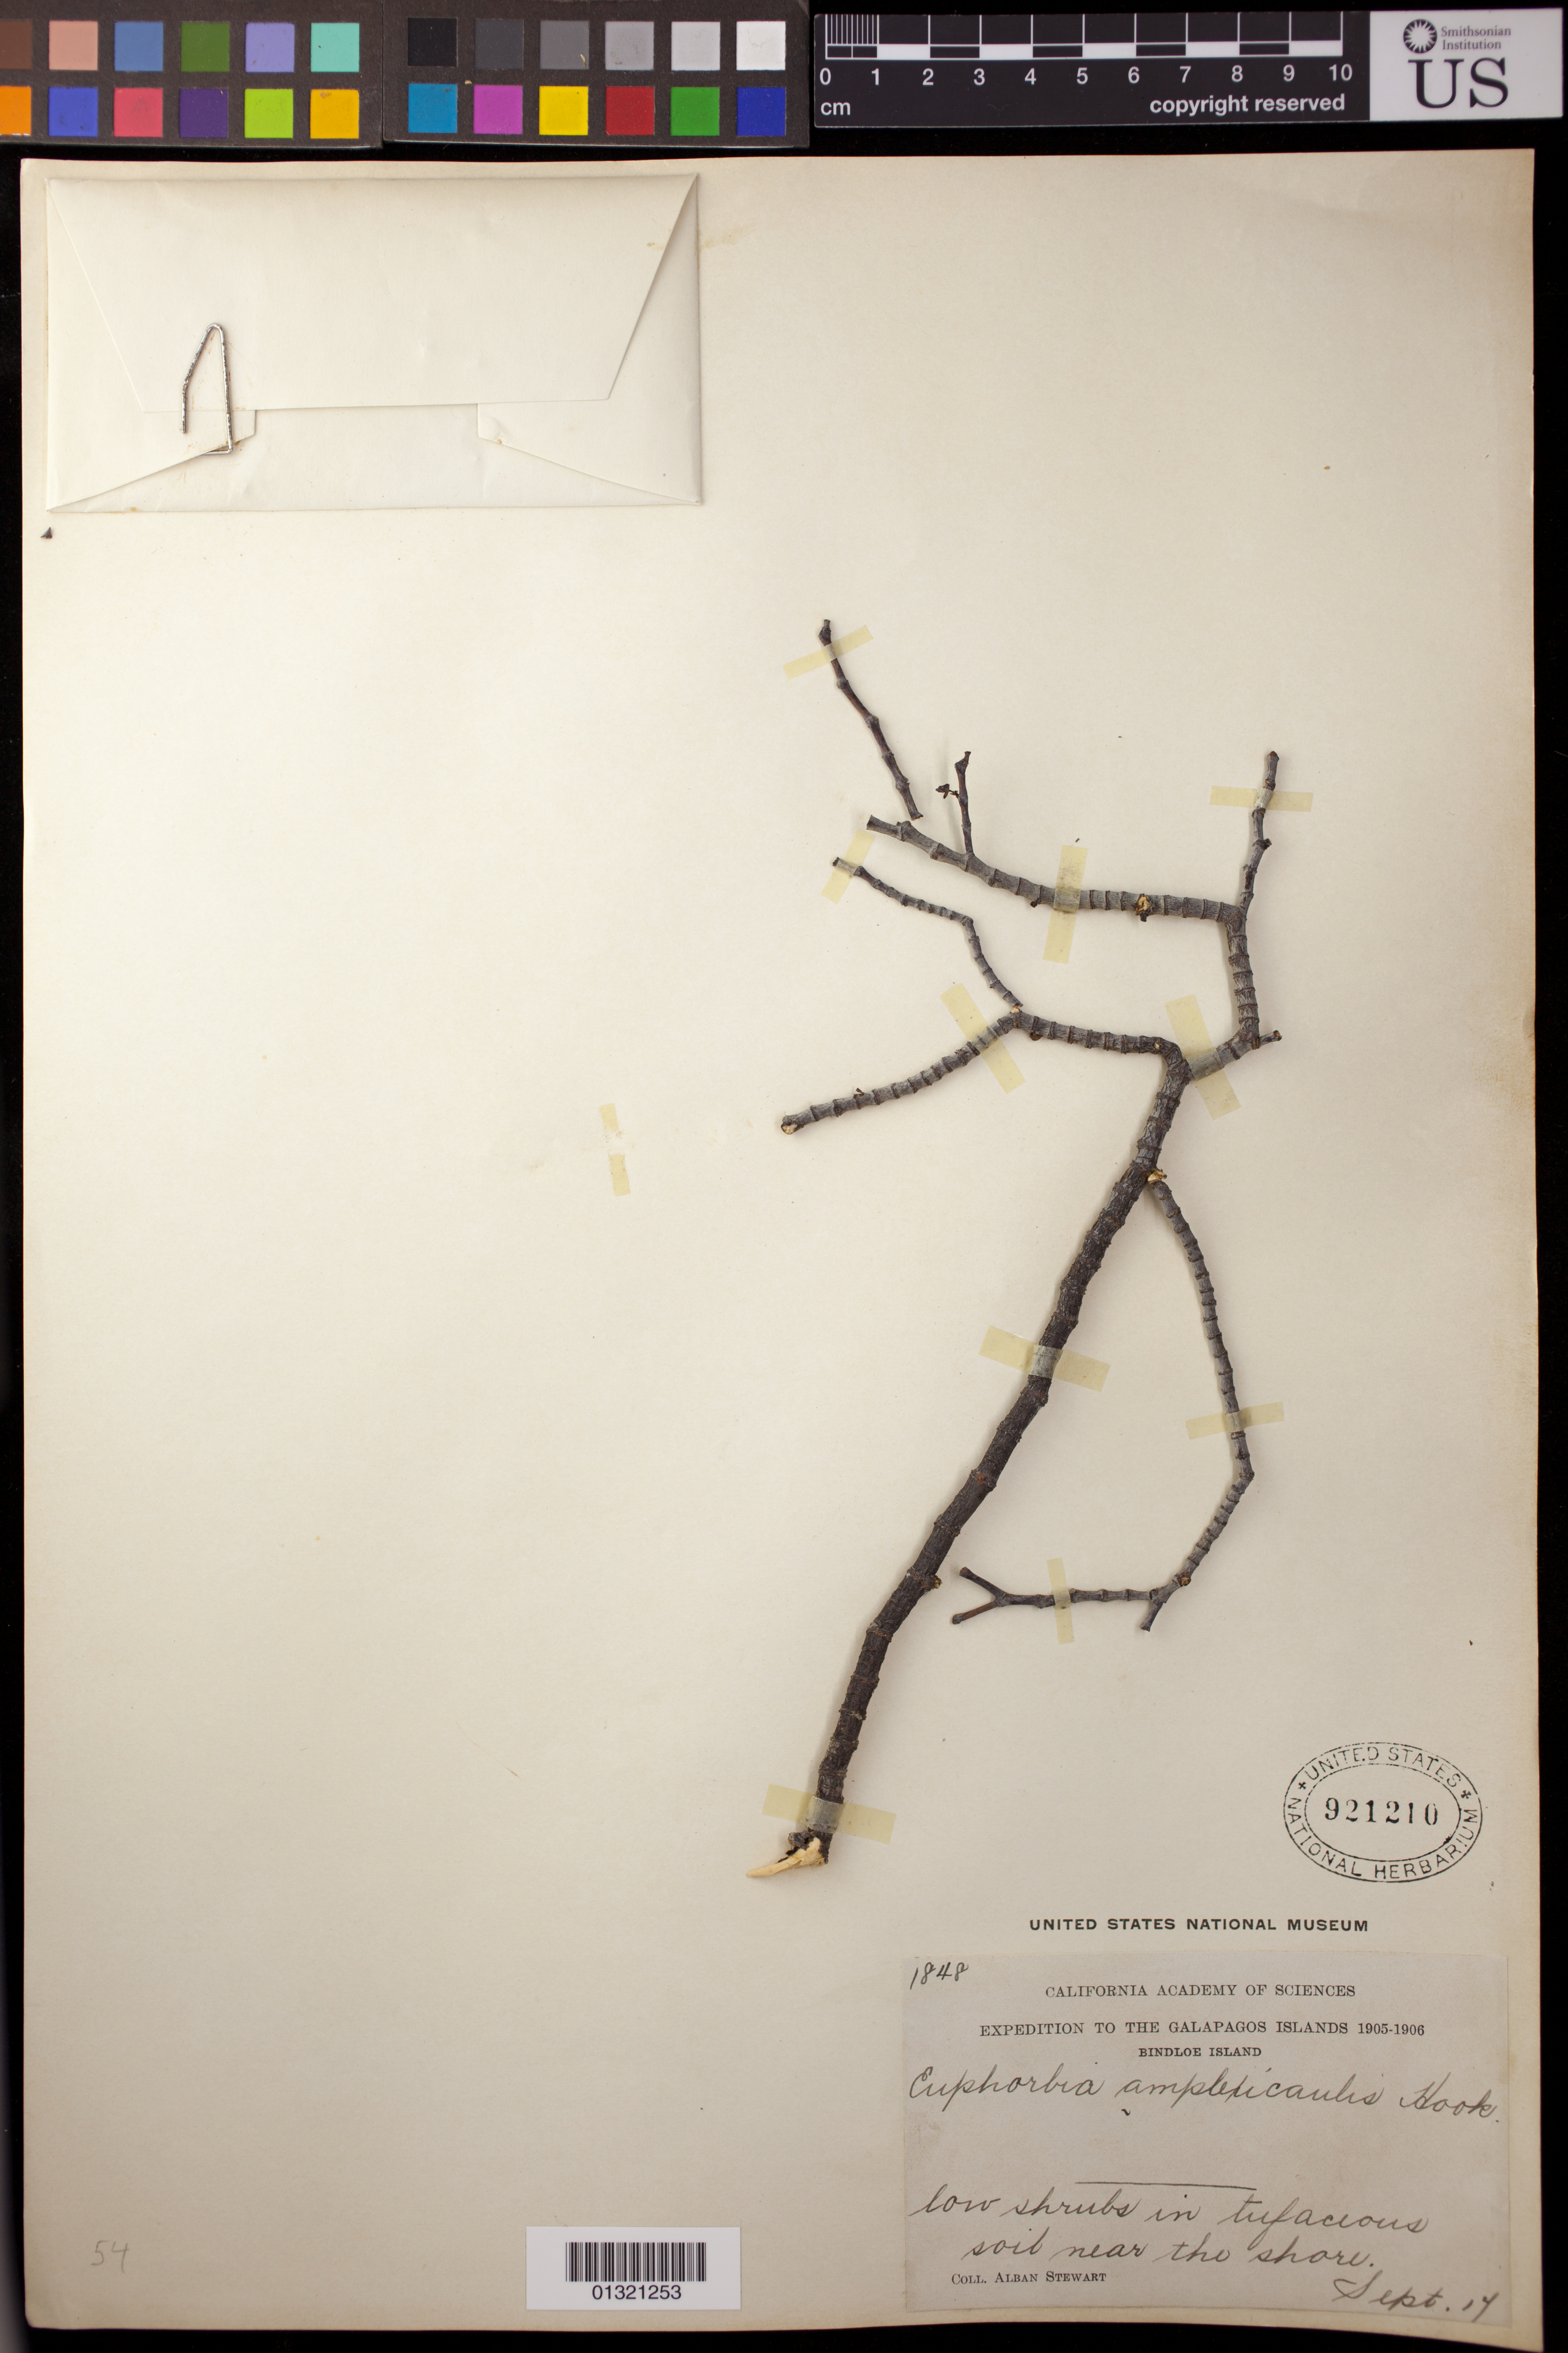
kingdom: Plantae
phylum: Tracheophyta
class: Magnoliopsida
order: Malpighiales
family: Euphorbiaceae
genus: Euphorbia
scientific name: Euphorbia amplexicaulis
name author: Hook. f.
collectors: A. Stewart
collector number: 1848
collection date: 1906-09-14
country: Ecuador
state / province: Colón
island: Marchena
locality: Bindloe [Marchena] Island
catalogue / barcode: US 921210